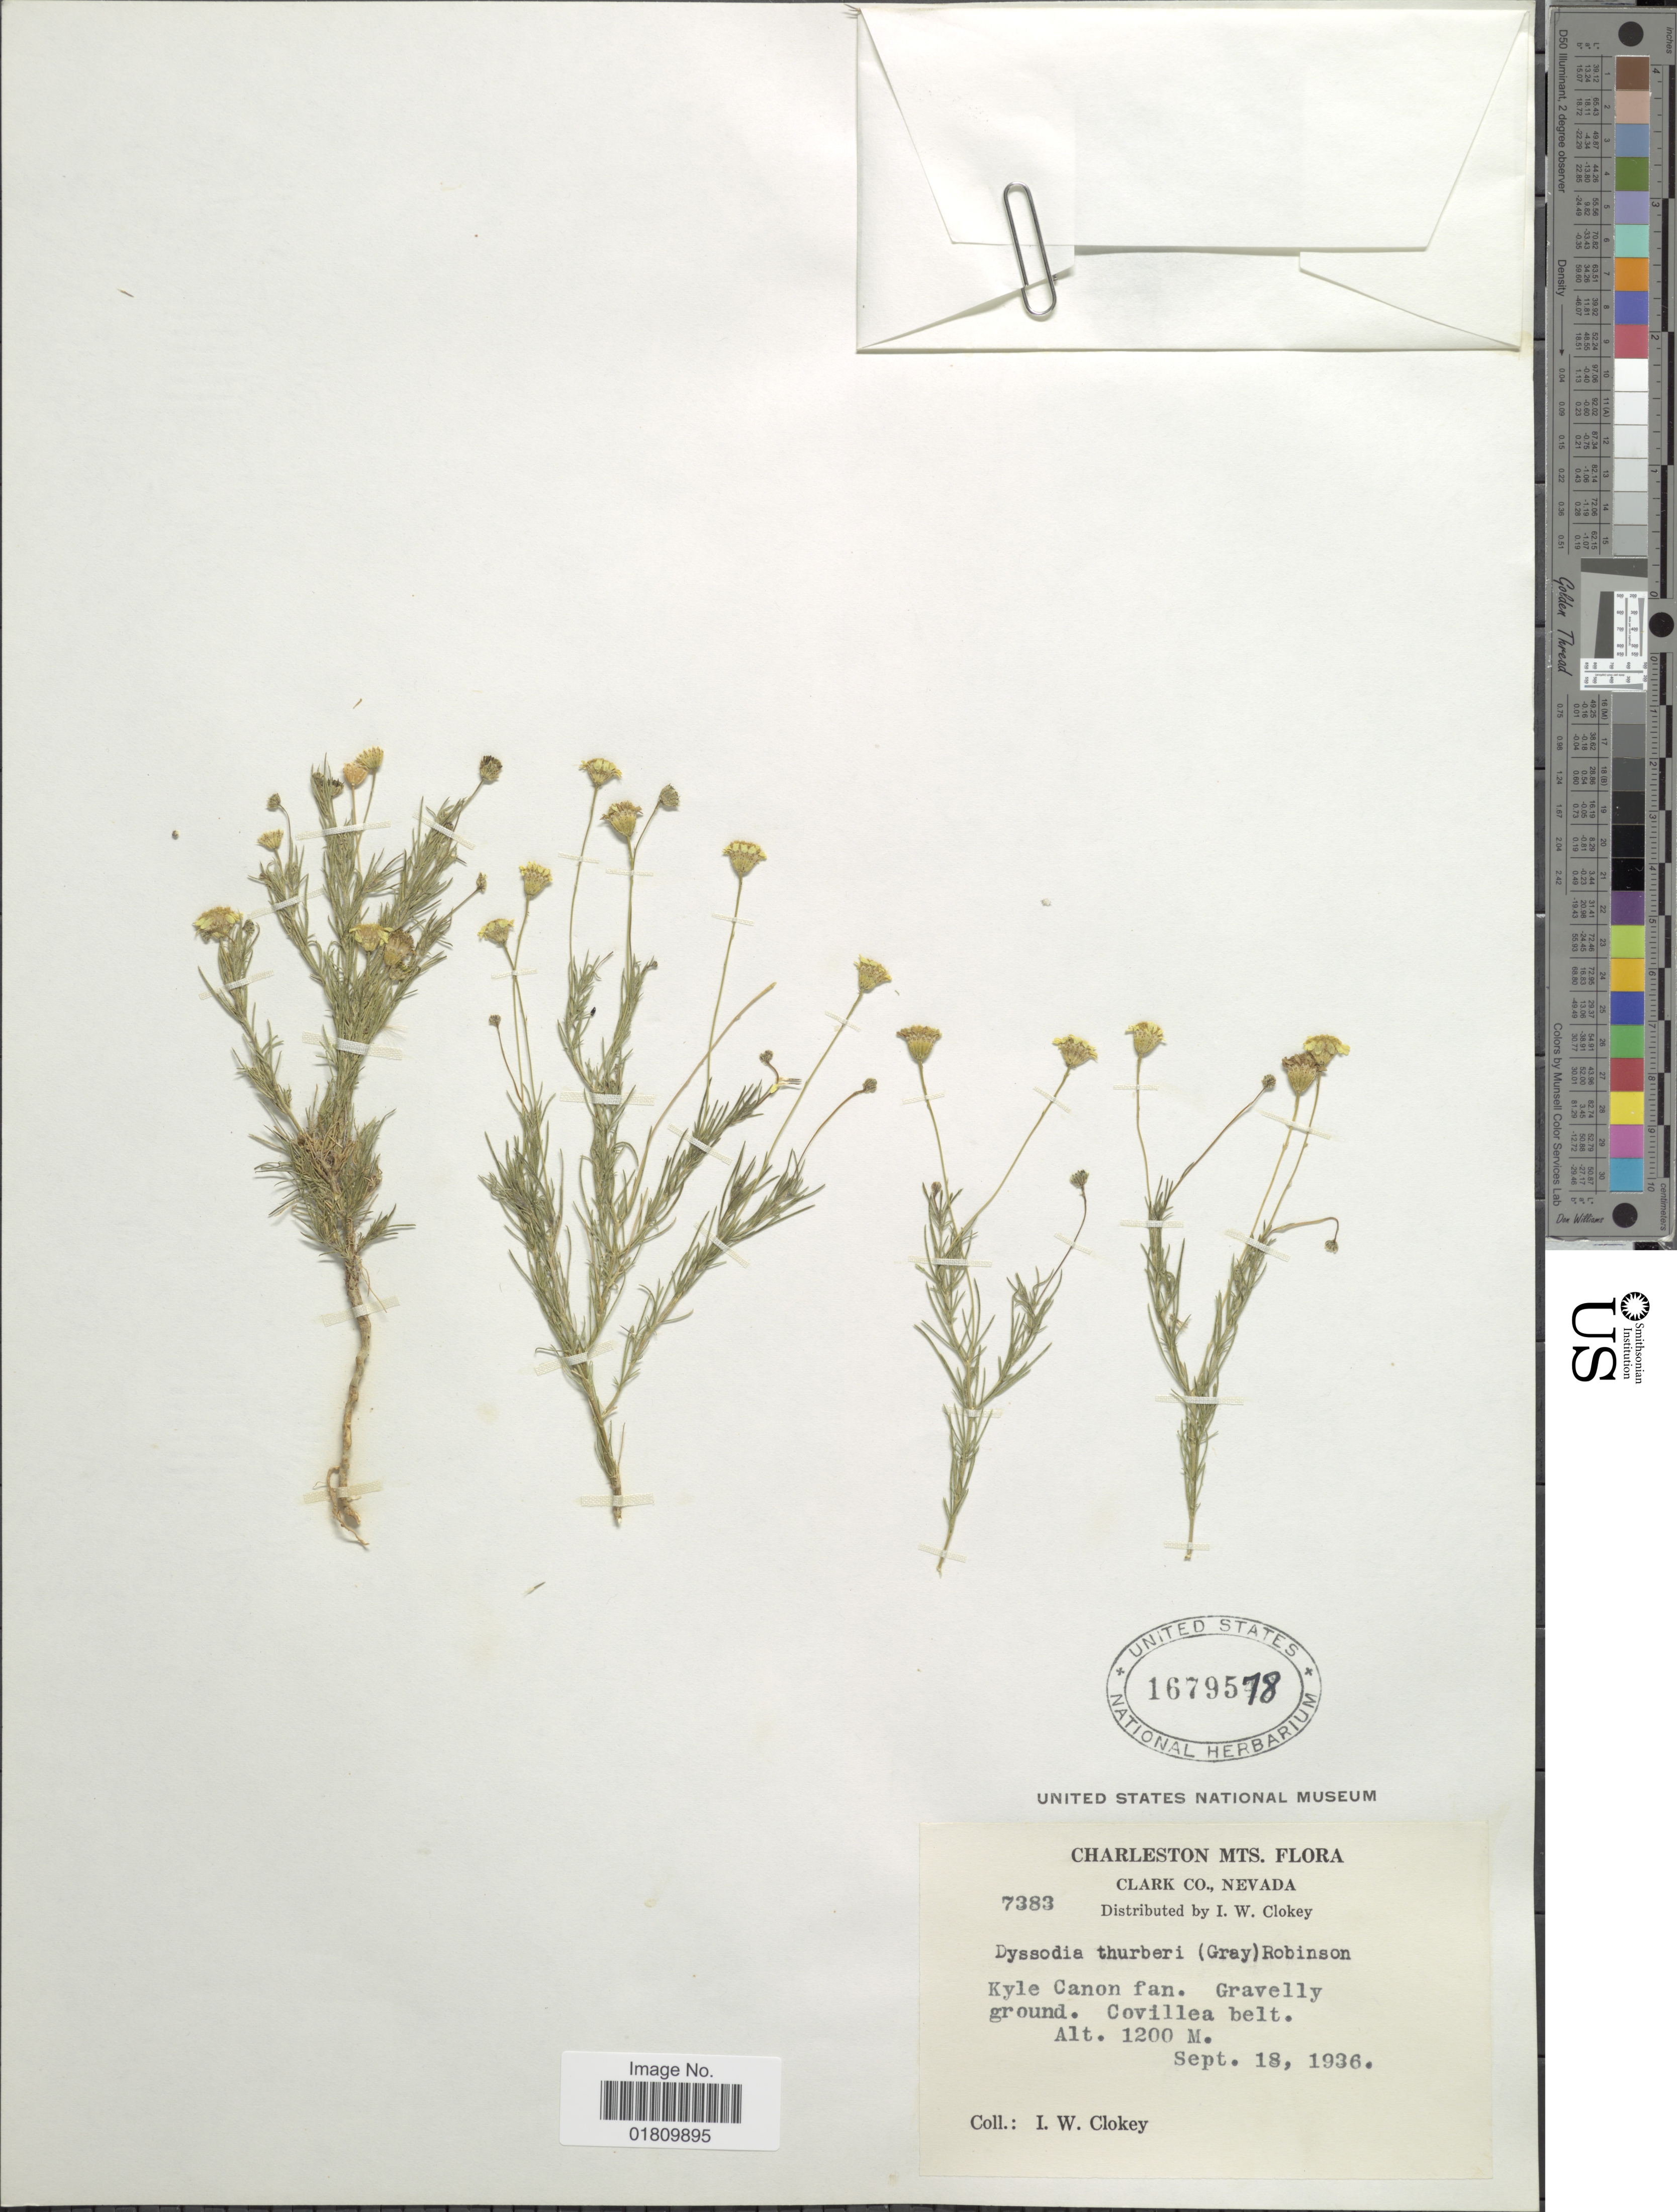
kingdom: Plantae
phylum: Tracheophyta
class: Magnoliopsida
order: Asterales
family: Asteraceae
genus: Thymophylla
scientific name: Thymophylla pentachaeta var. belenidium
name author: (DC.) Strother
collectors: I. W. Clokey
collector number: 7383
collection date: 1936-09-18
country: United States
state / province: Nevada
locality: Charleston Mts., Clark Co., Kyle Canon fa., gravelly ground, Covilla belt.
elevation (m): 1200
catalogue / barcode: US 1679578